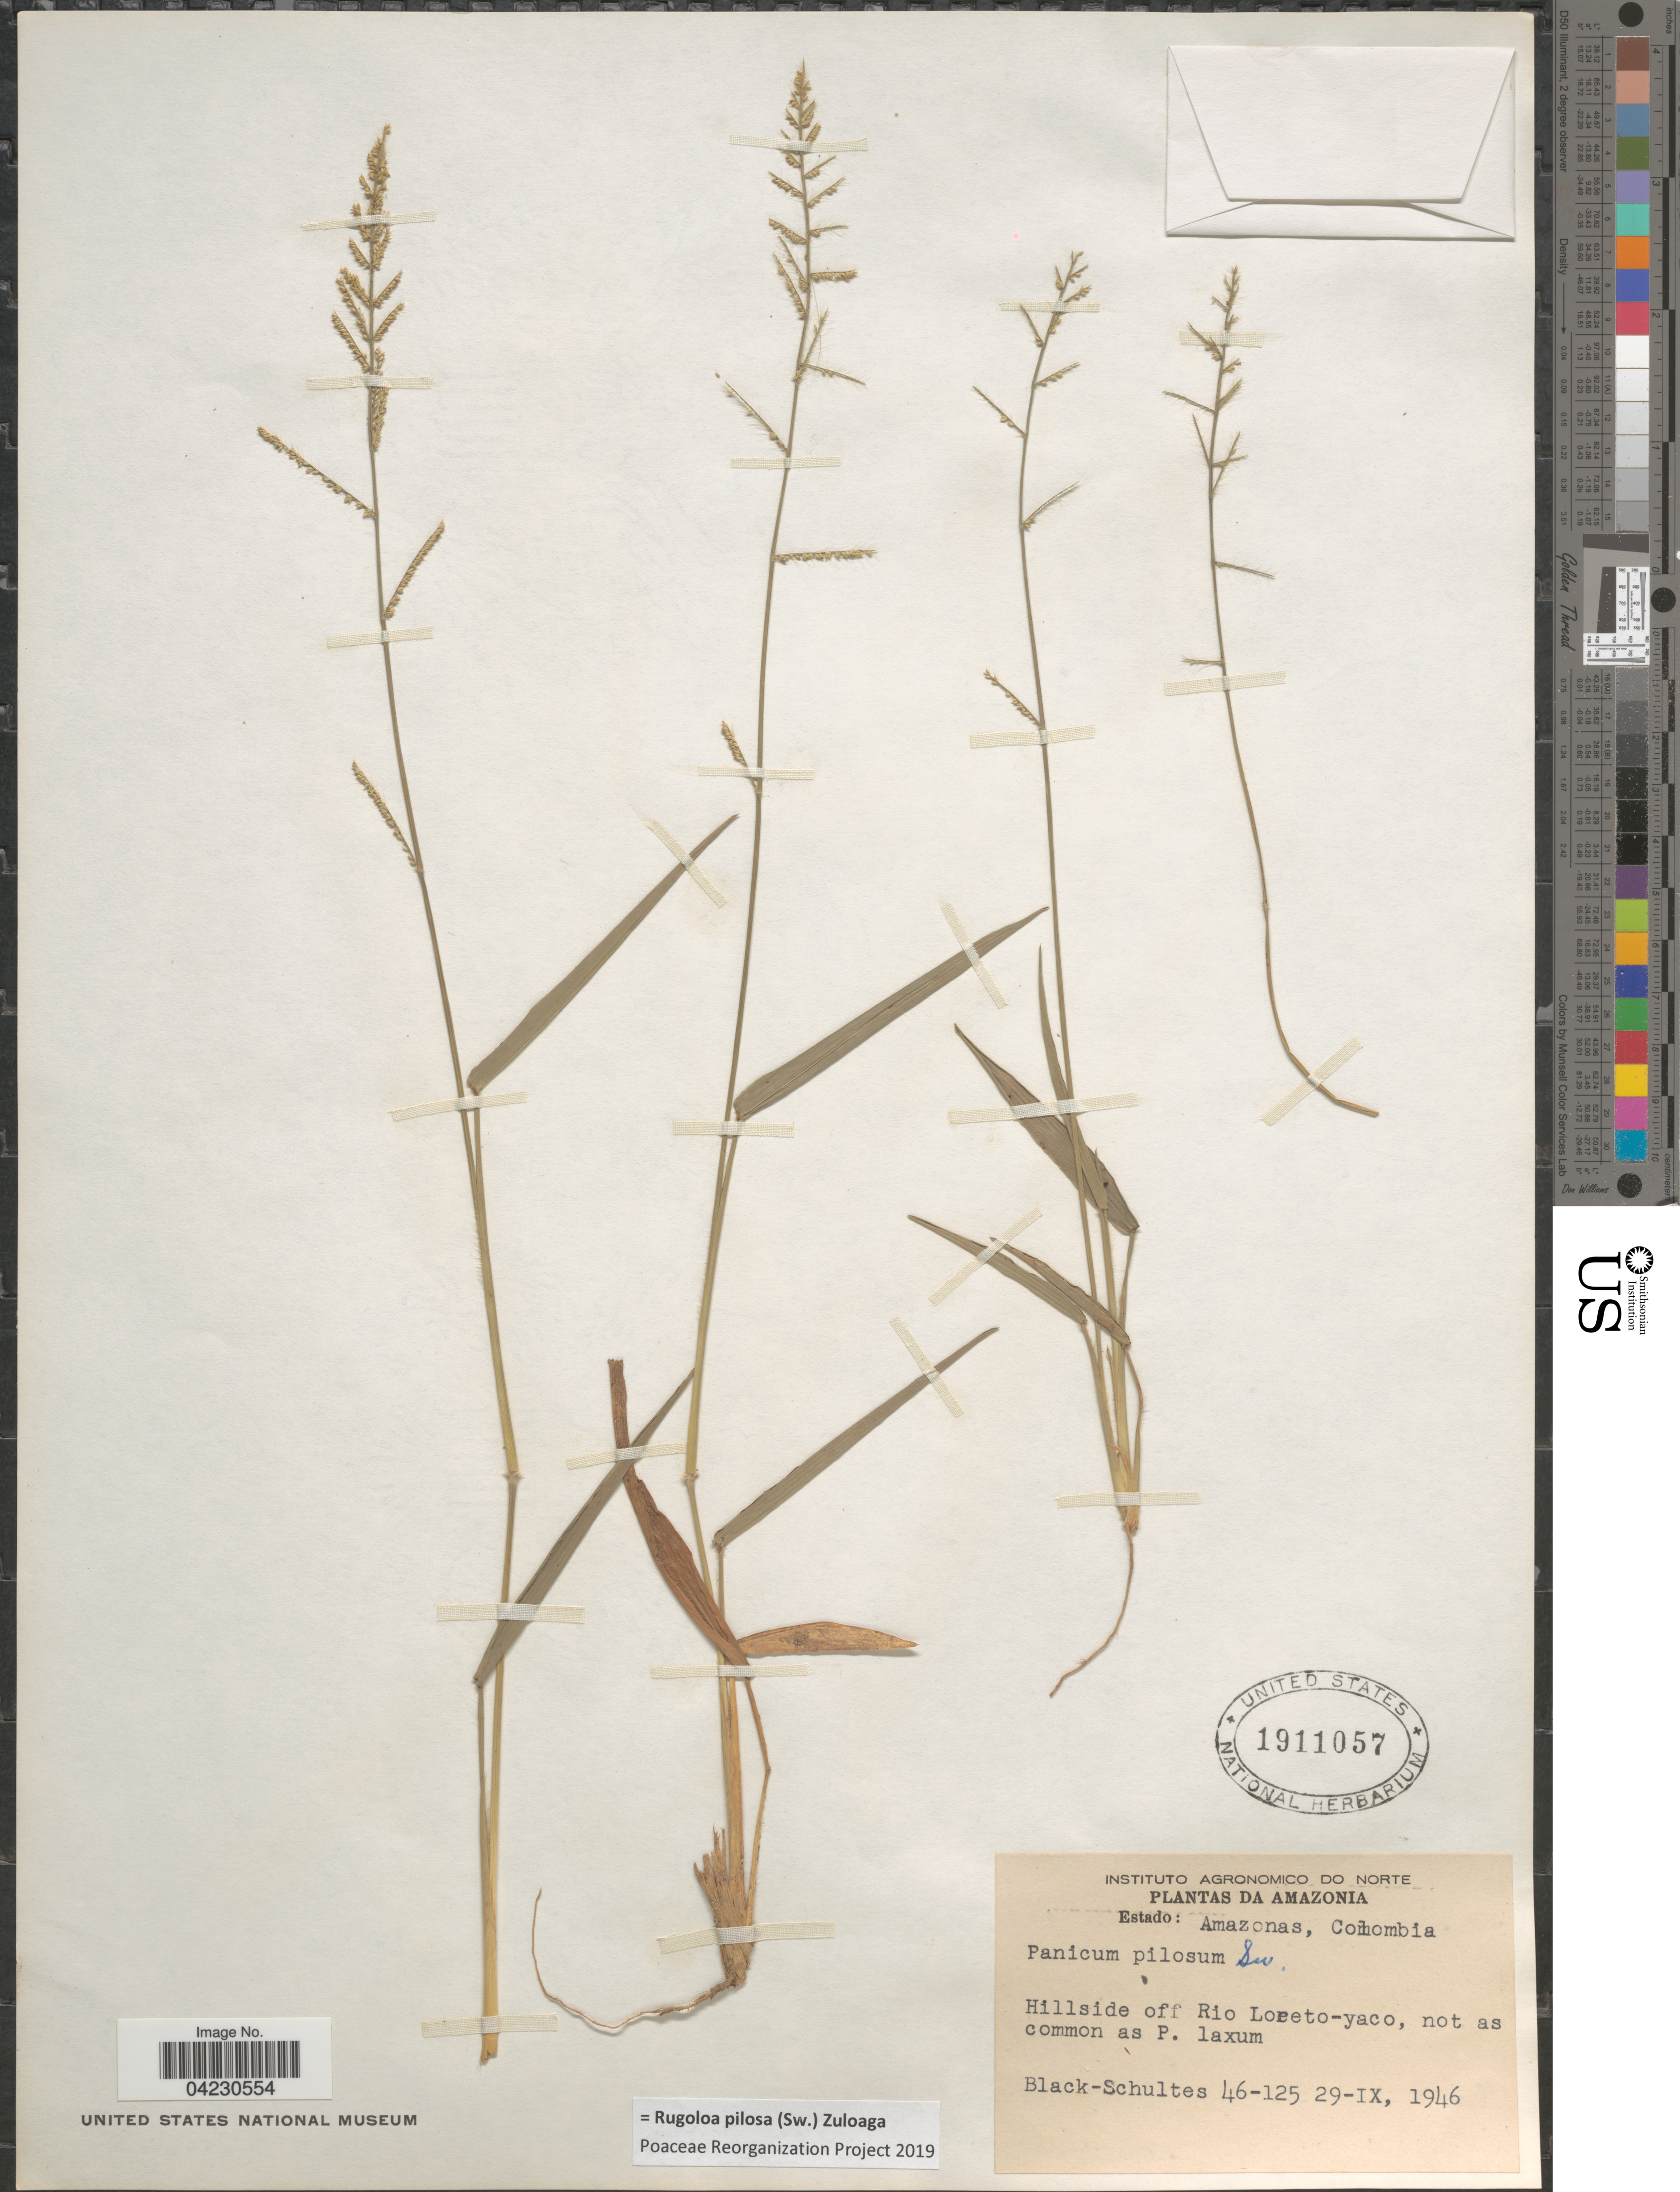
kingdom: Plantae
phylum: Tracheophyta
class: Liliopsida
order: Poales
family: Poaceae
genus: Rugoloa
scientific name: Rugoloa pilosa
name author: (Sw.) Zuloaga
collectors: -- Black & -- Schultes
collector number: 46-125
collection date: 1946-09-29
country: Colombia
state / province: Amazônas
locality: Amazonia. Hillside of Rio Loreto-yaco.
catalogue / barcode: US 1911057